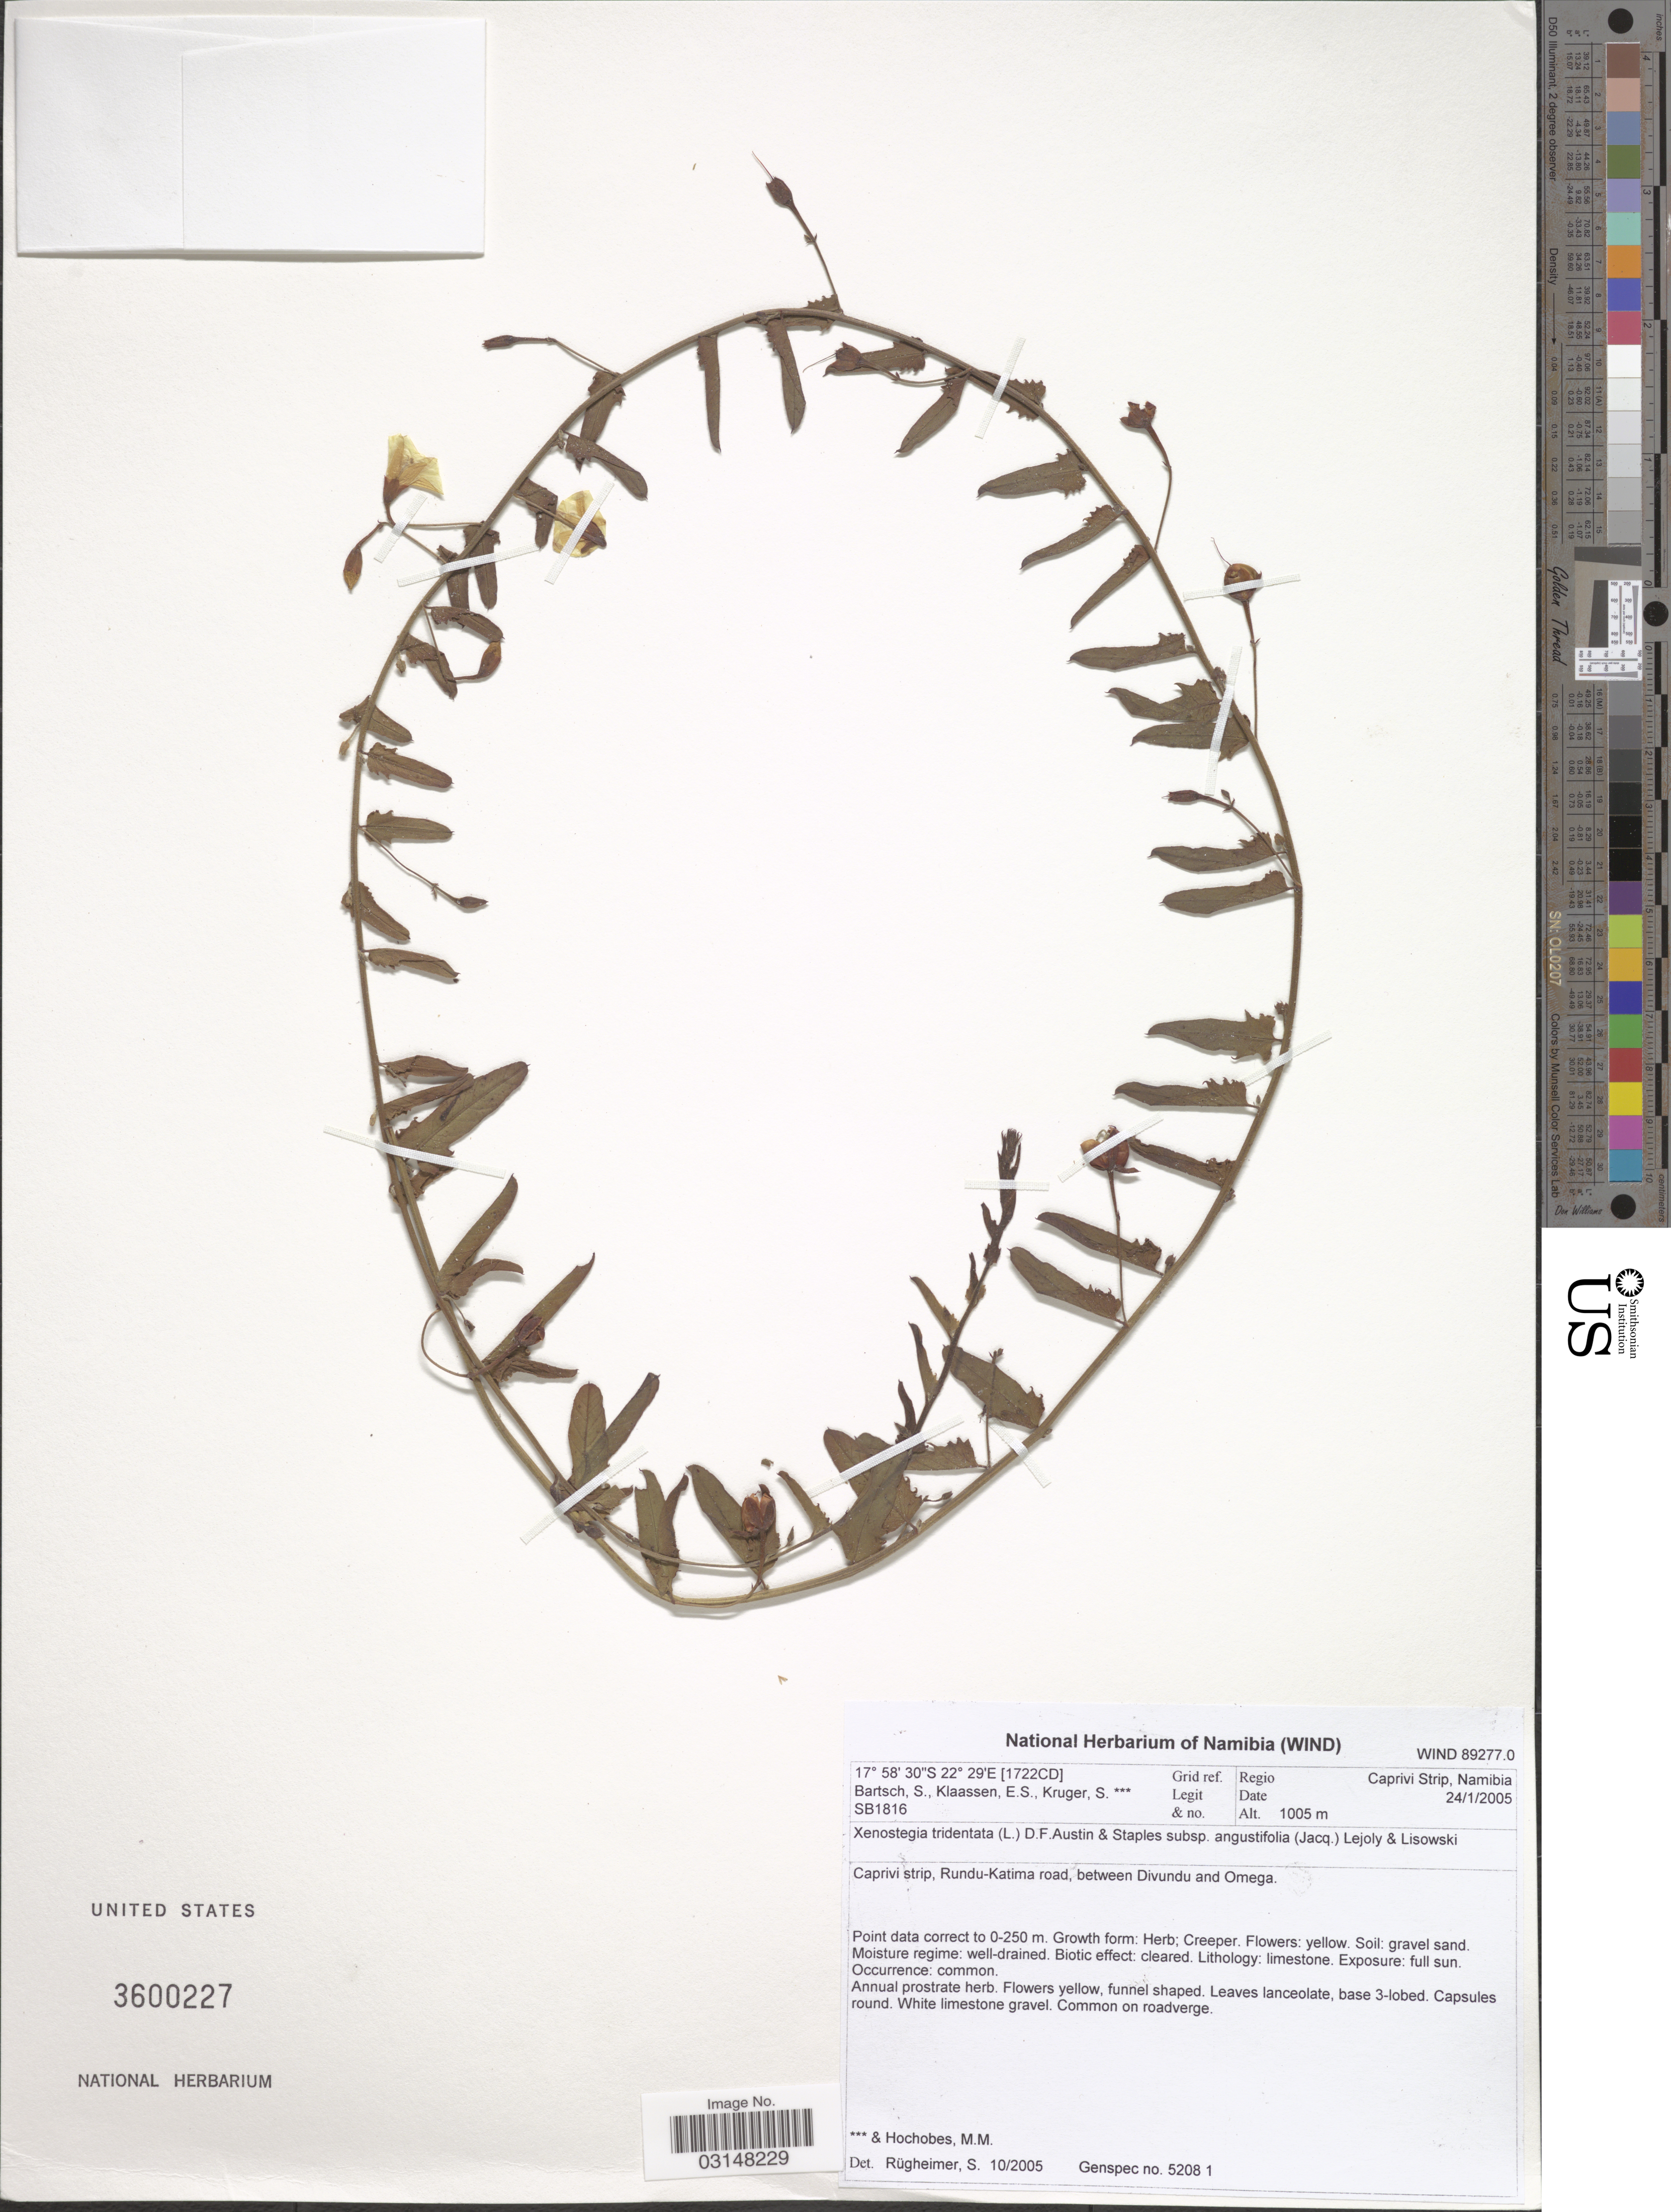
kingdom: Plantae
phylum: Tracheophyta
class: Magnoliopsida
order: Solanales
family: Convolvulaceae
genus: Xenostegia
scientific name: Xenostegia tridentata subsp. angustifolia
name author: Lejoly & Lisowski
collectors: S. Bartsch, E. S. Klaassen, S. Kruger & M. Hochobes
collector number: SB1816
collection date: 2005-01-24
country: Namibia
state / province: Caprivi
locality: [1722CD] Grif ref. Regio Caprivi Strip. Caprivi Strip, Rundu-Katima road, between Divundu and Omega.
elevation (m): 1005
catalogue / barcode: US 3600227